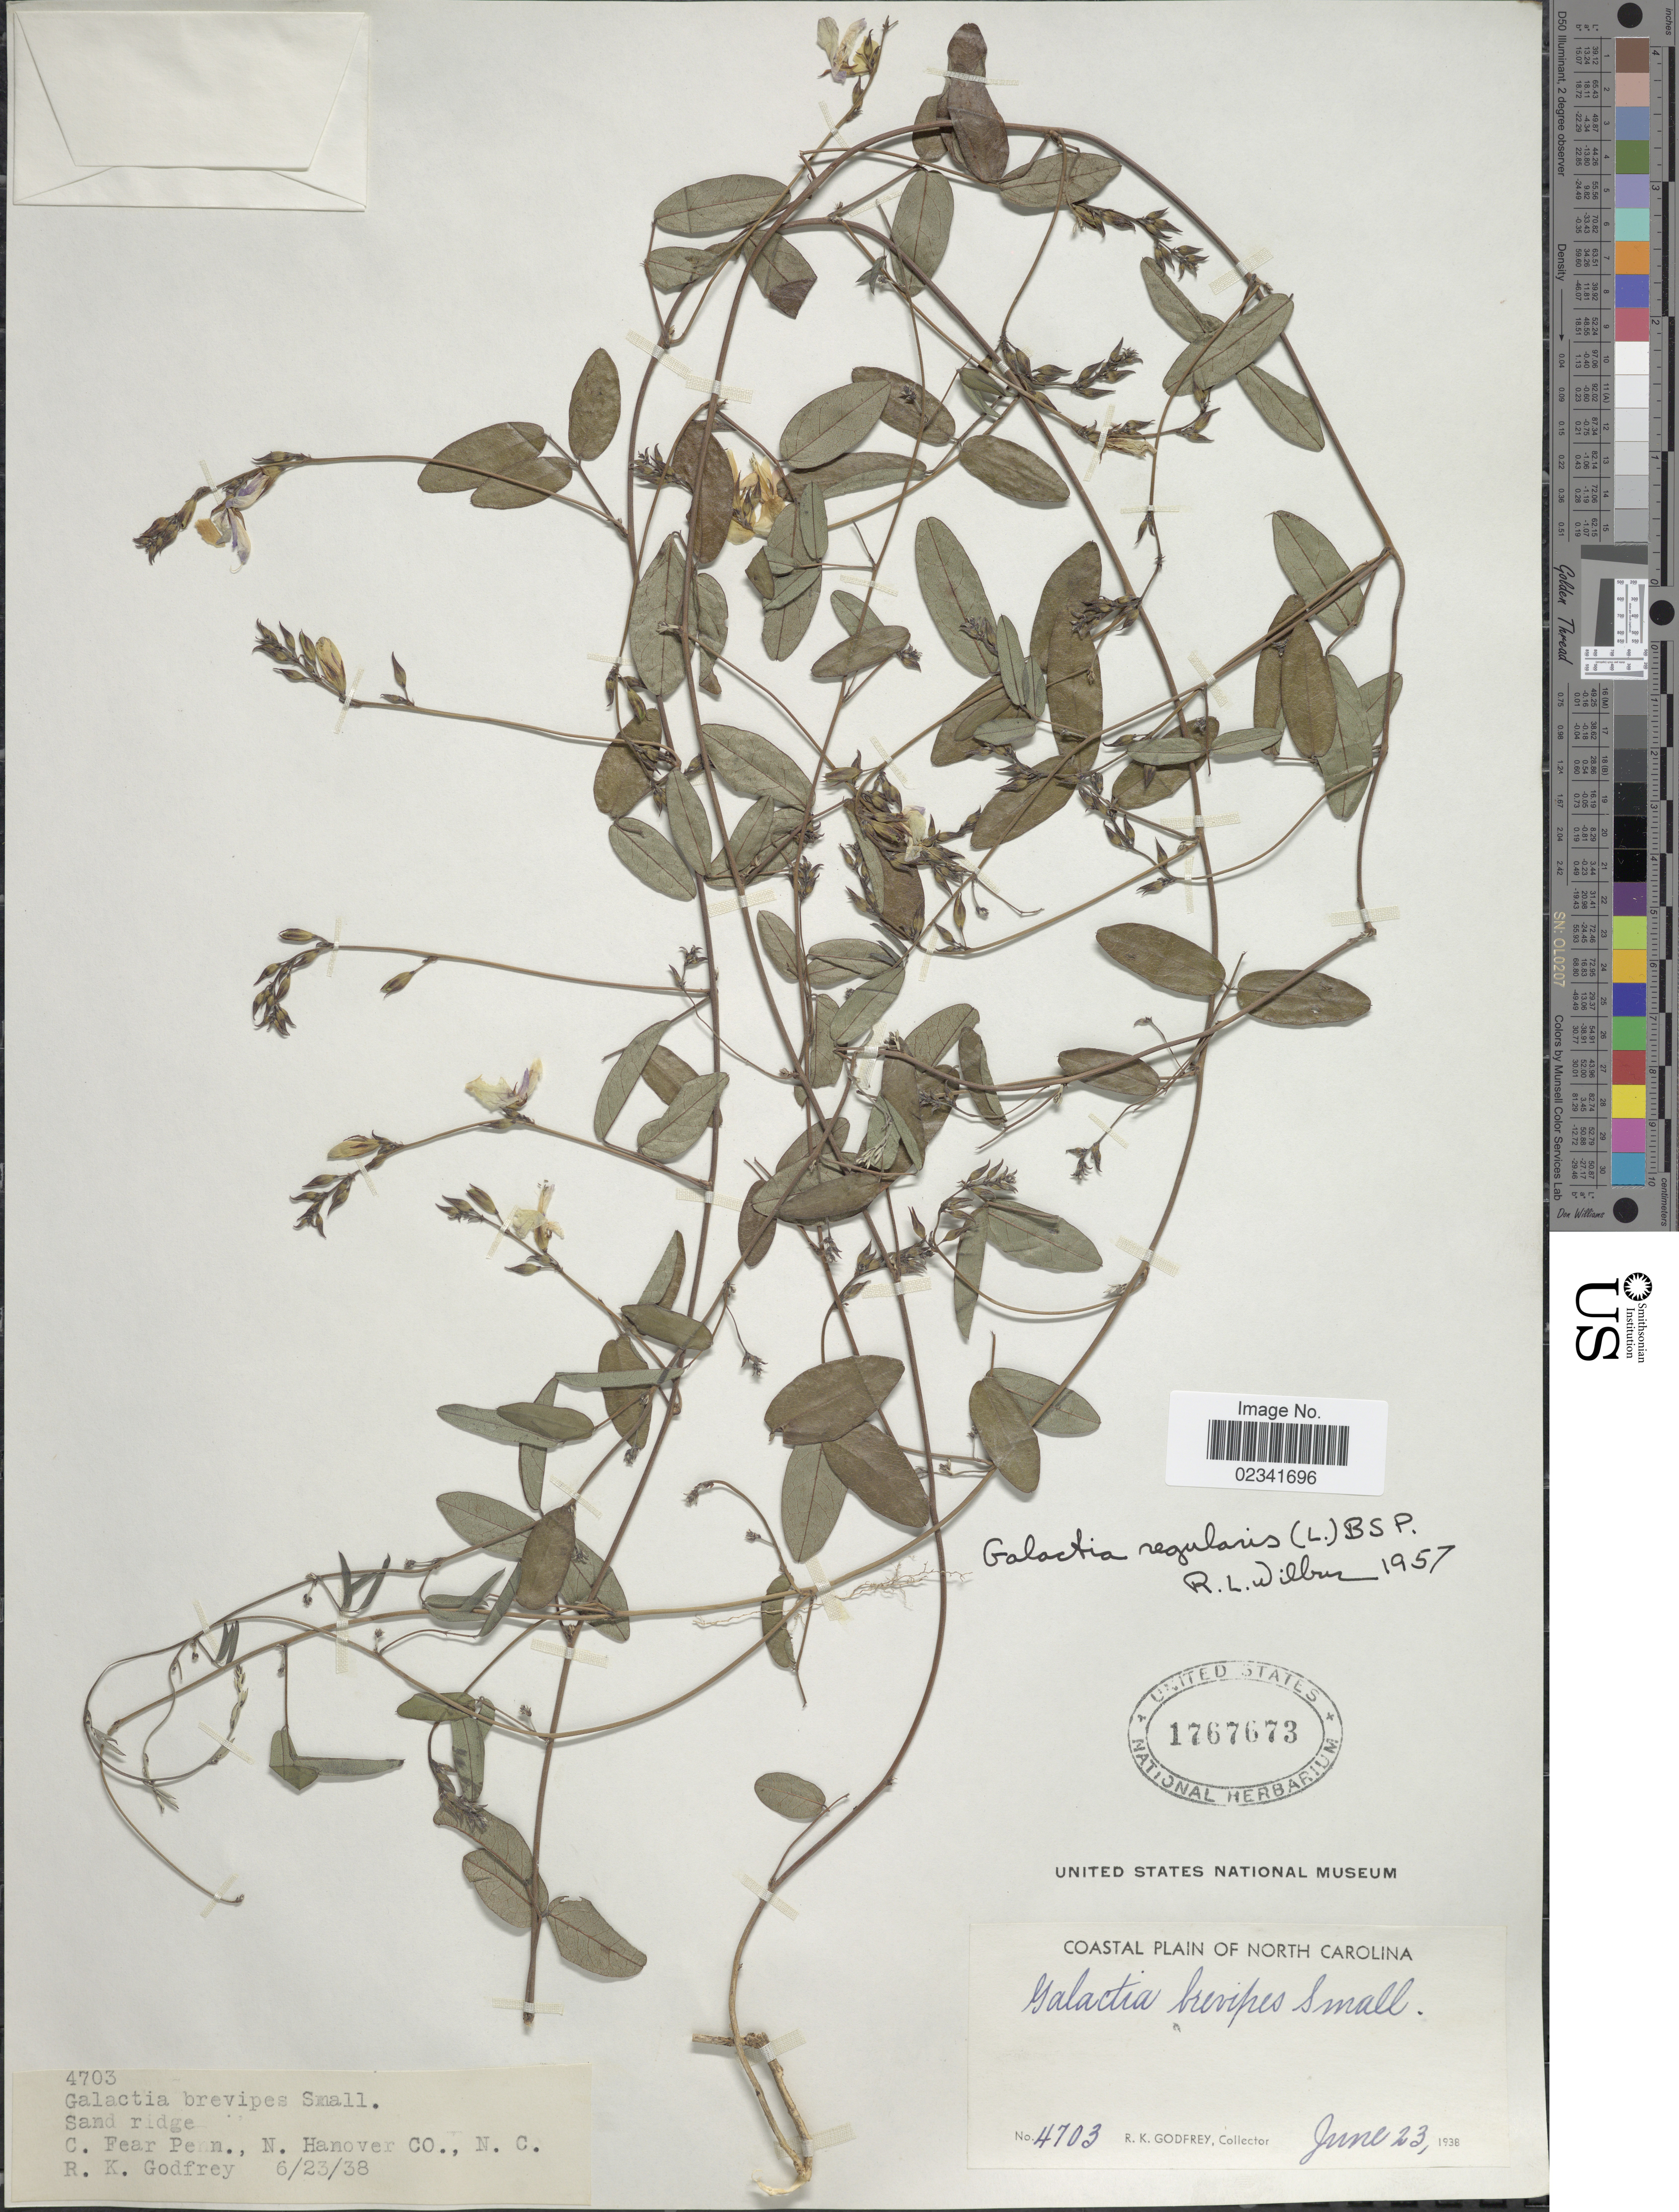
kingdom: Plantae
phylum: Tracheophyta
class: Magnoliopsida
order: Fabales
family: Fabaceae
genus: Galactia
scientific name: Galactia regularis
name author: (L.) Britton, Stearns & Poggenb.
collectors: R. K. Godfrey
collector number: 4703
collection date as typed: Transcribed d/m/y: 23/6/38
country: United States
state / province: North Carolina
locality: Coastal Plain of North Carolina, C. Fear Penn., N. Hanover Co.m N.C.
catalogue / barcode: US 1767673